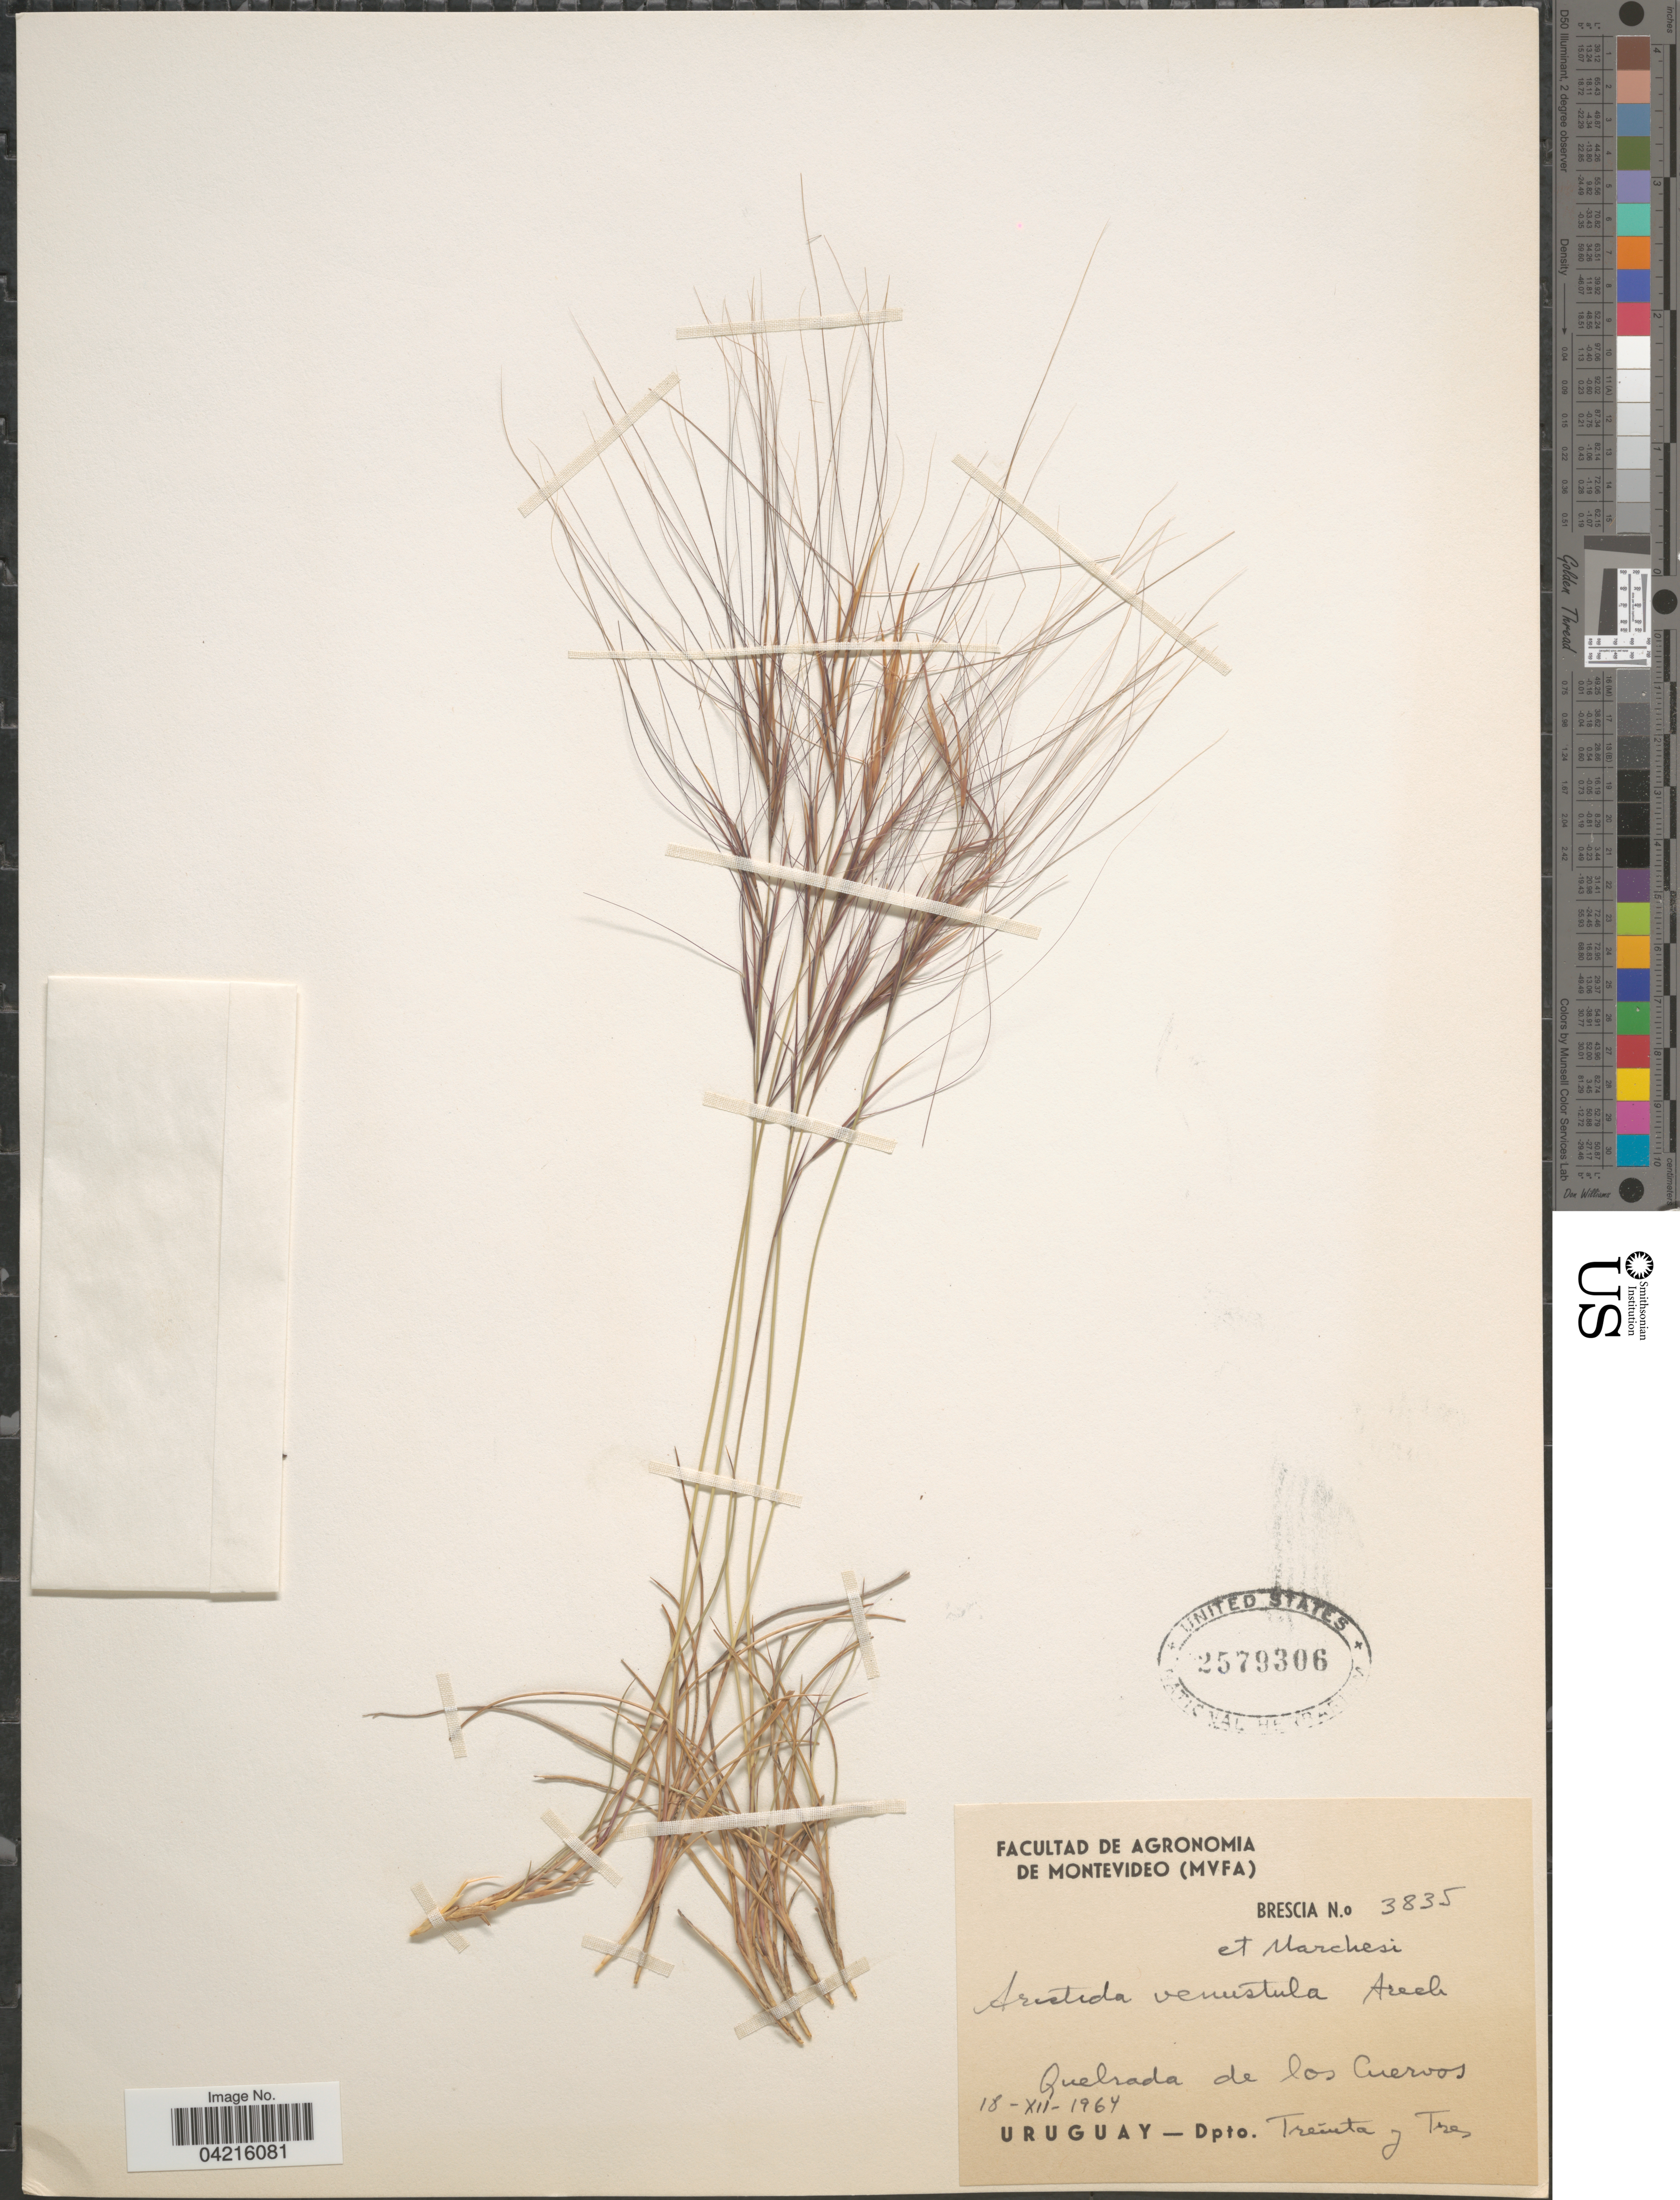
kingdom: Plantae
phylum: Tracheophyta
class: Liliopsida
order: Poales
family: Poaceae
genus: Aristida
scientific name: Aristida venustula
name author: Arechav.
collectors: -. Brescia & Marchesi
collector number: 3835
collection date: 1964-12-18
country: Uruguay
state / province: Treinta y Tres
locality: Quebrada de los Cuervos. Dpto. Treinta y Tres.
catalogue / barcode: US 2579306